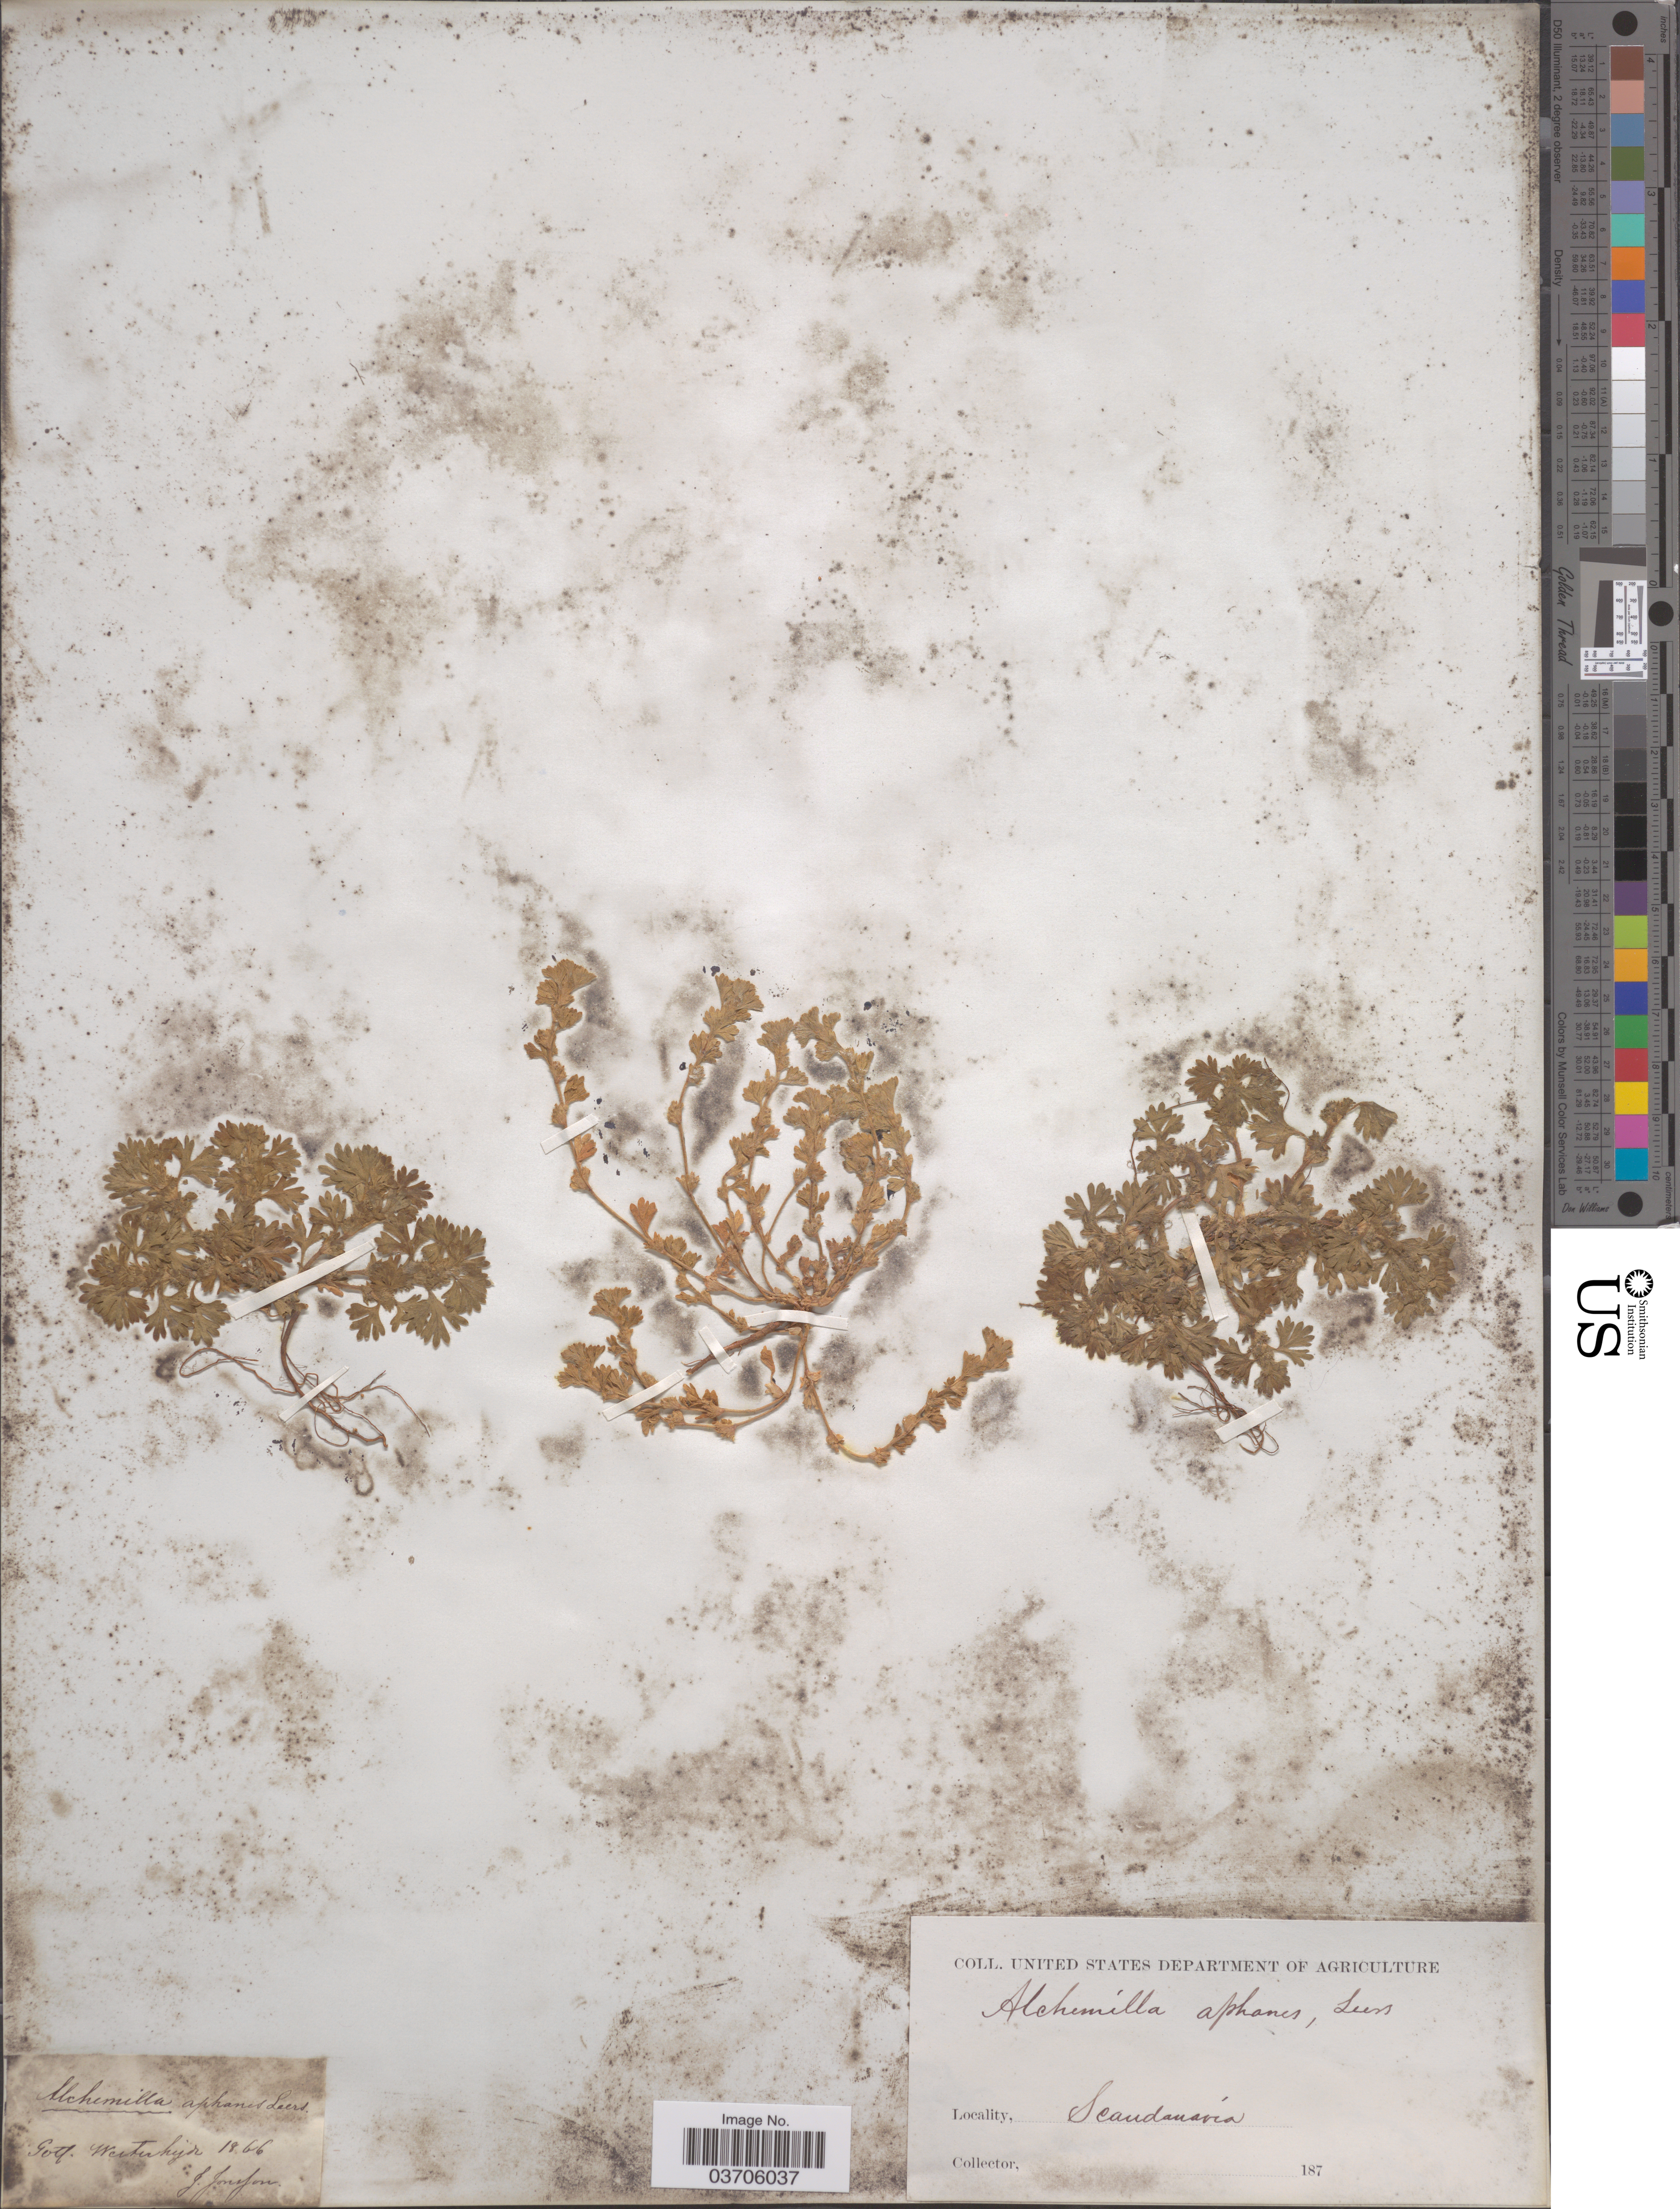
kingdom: Plantae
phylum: Tracheophyta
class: Magnoliopsida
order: Rosales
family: Rosaceae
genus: Aphanes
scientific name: Aphanes arvensis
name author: L.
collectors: J. Jonsson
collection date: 1866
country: Sweden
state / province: Gotland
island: Gotland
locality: Gotl. Westerhejd. Scandinavia.